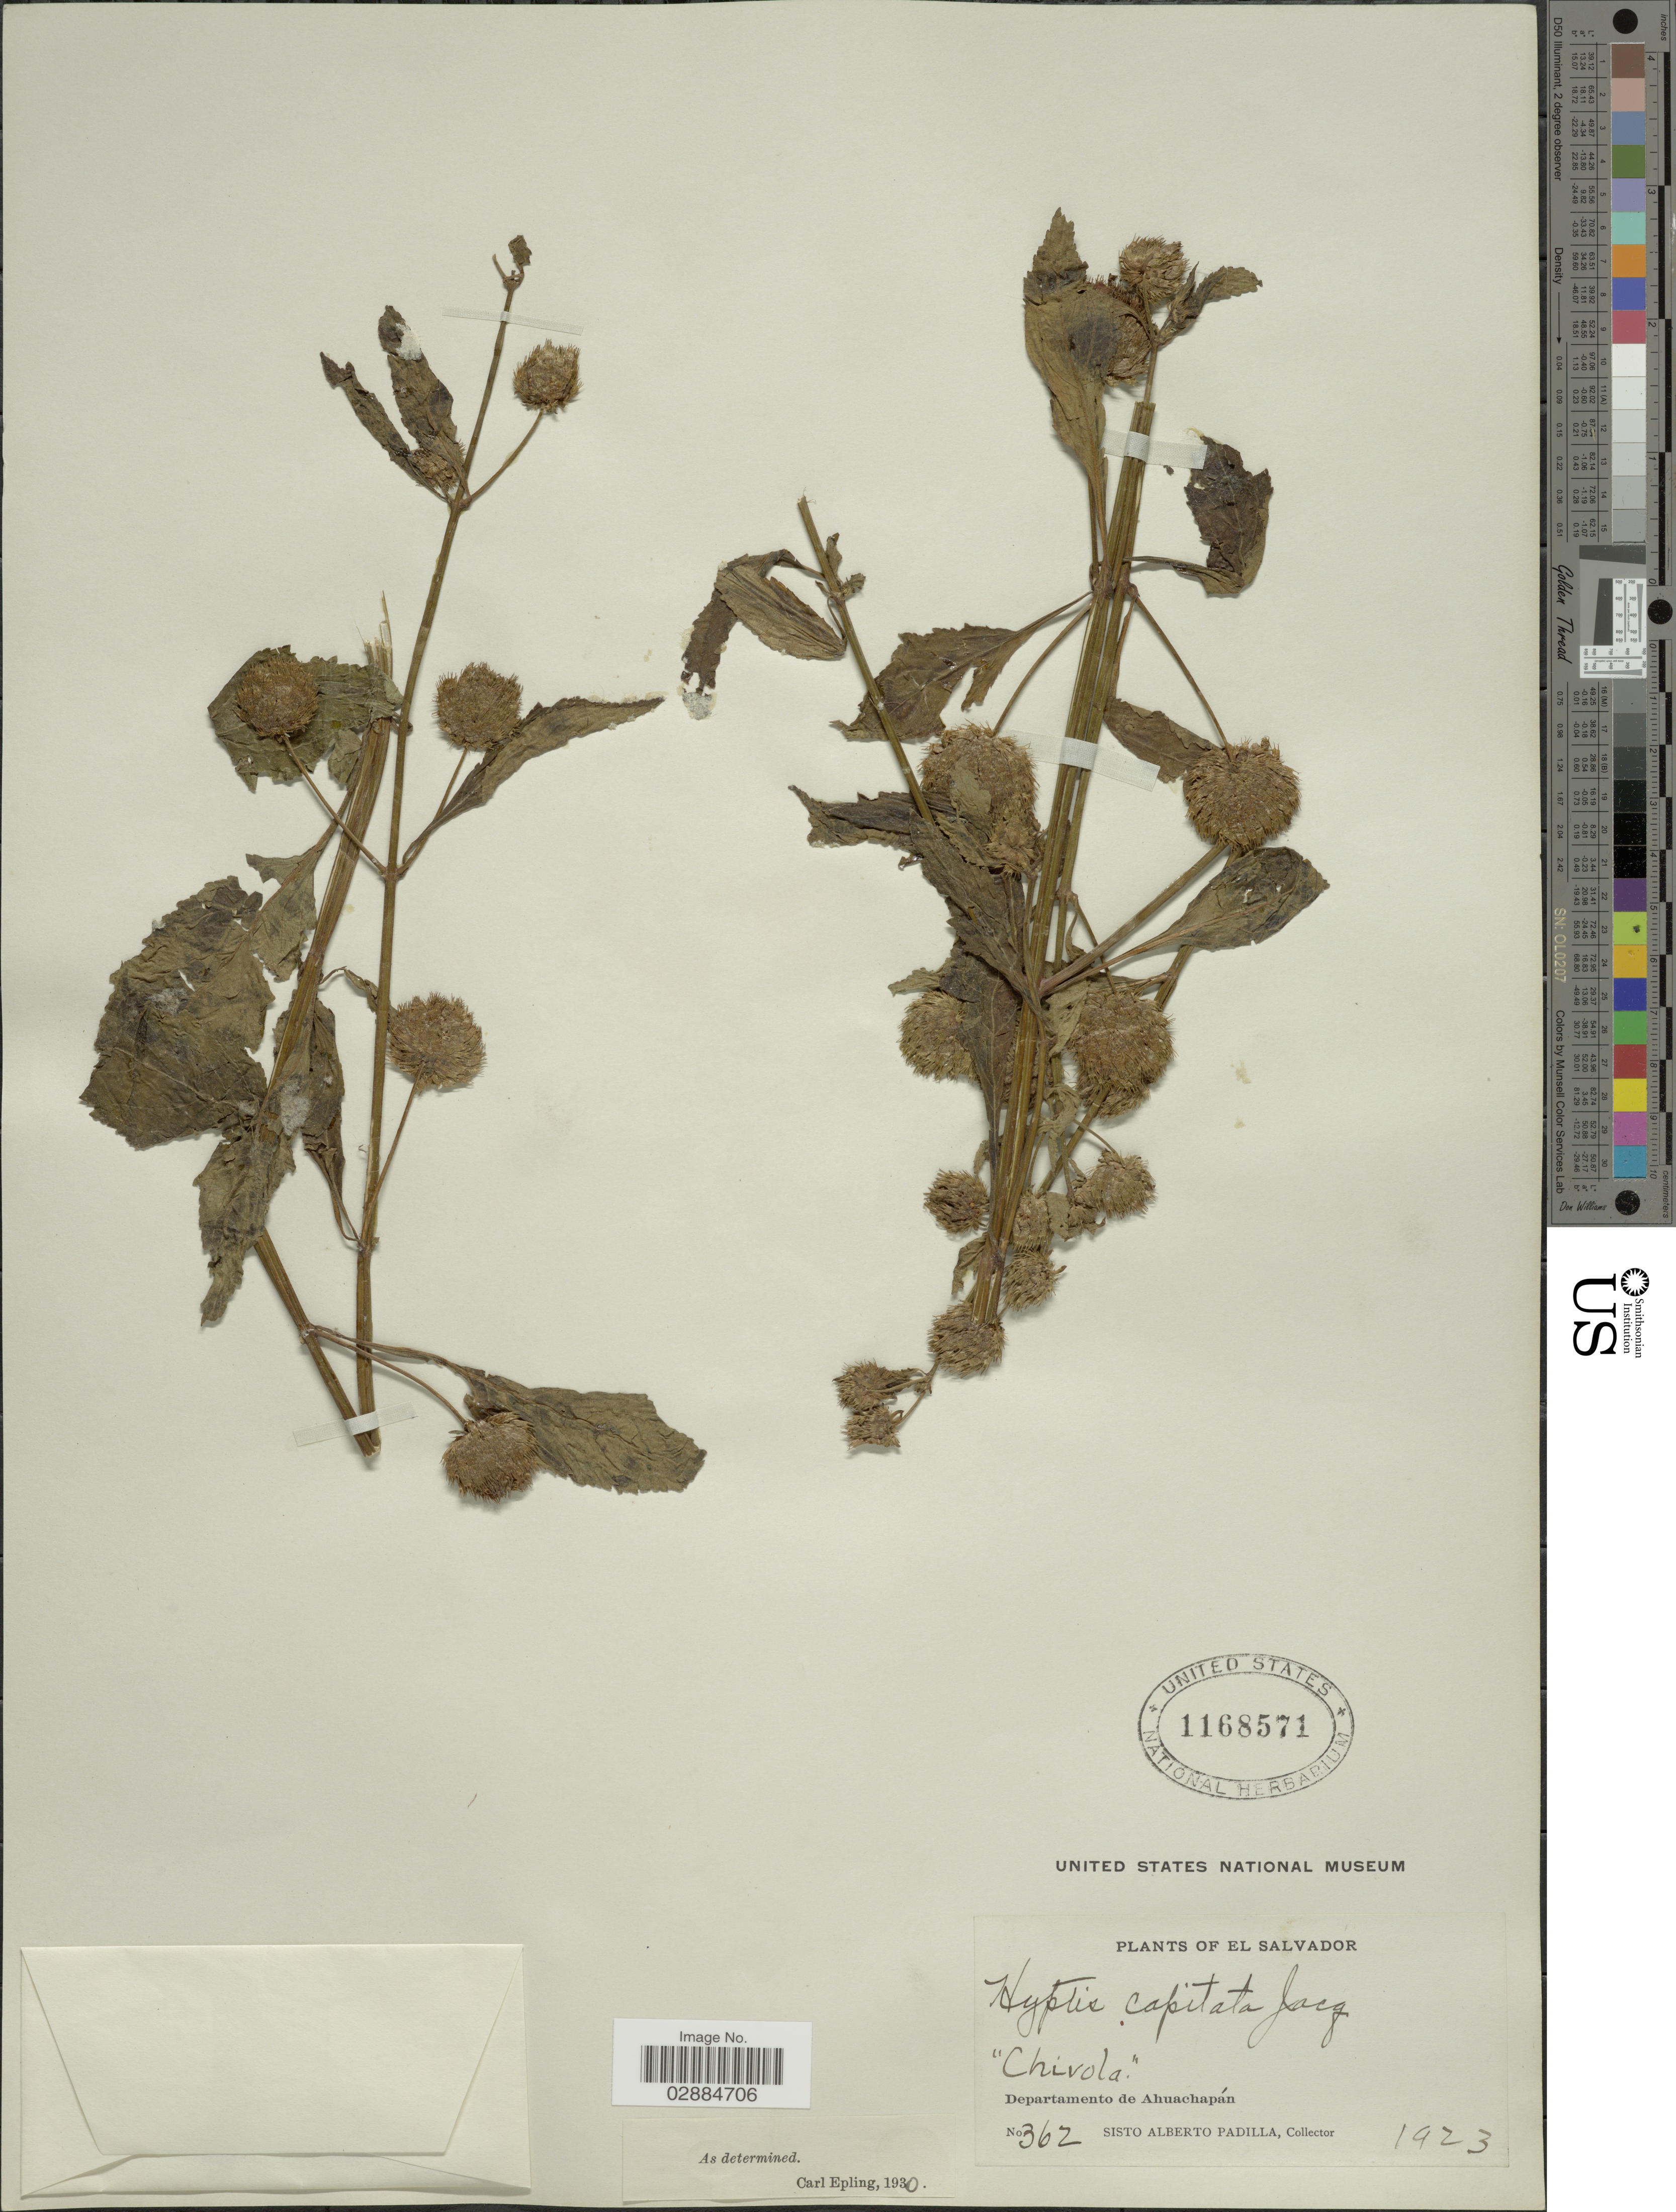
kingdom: Plantae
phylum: Tracheophyta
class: Magnoliopsida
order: Lamiales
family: Lamiaceae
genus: Hyptis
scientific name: Hyptis capitata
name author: Jacq.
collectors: S. A. Padilla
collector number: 362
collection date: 1923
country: El Salvador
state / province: Ahuachapan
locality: Chivola, Departamento de Ahuachapán.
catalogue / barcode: US 1168571